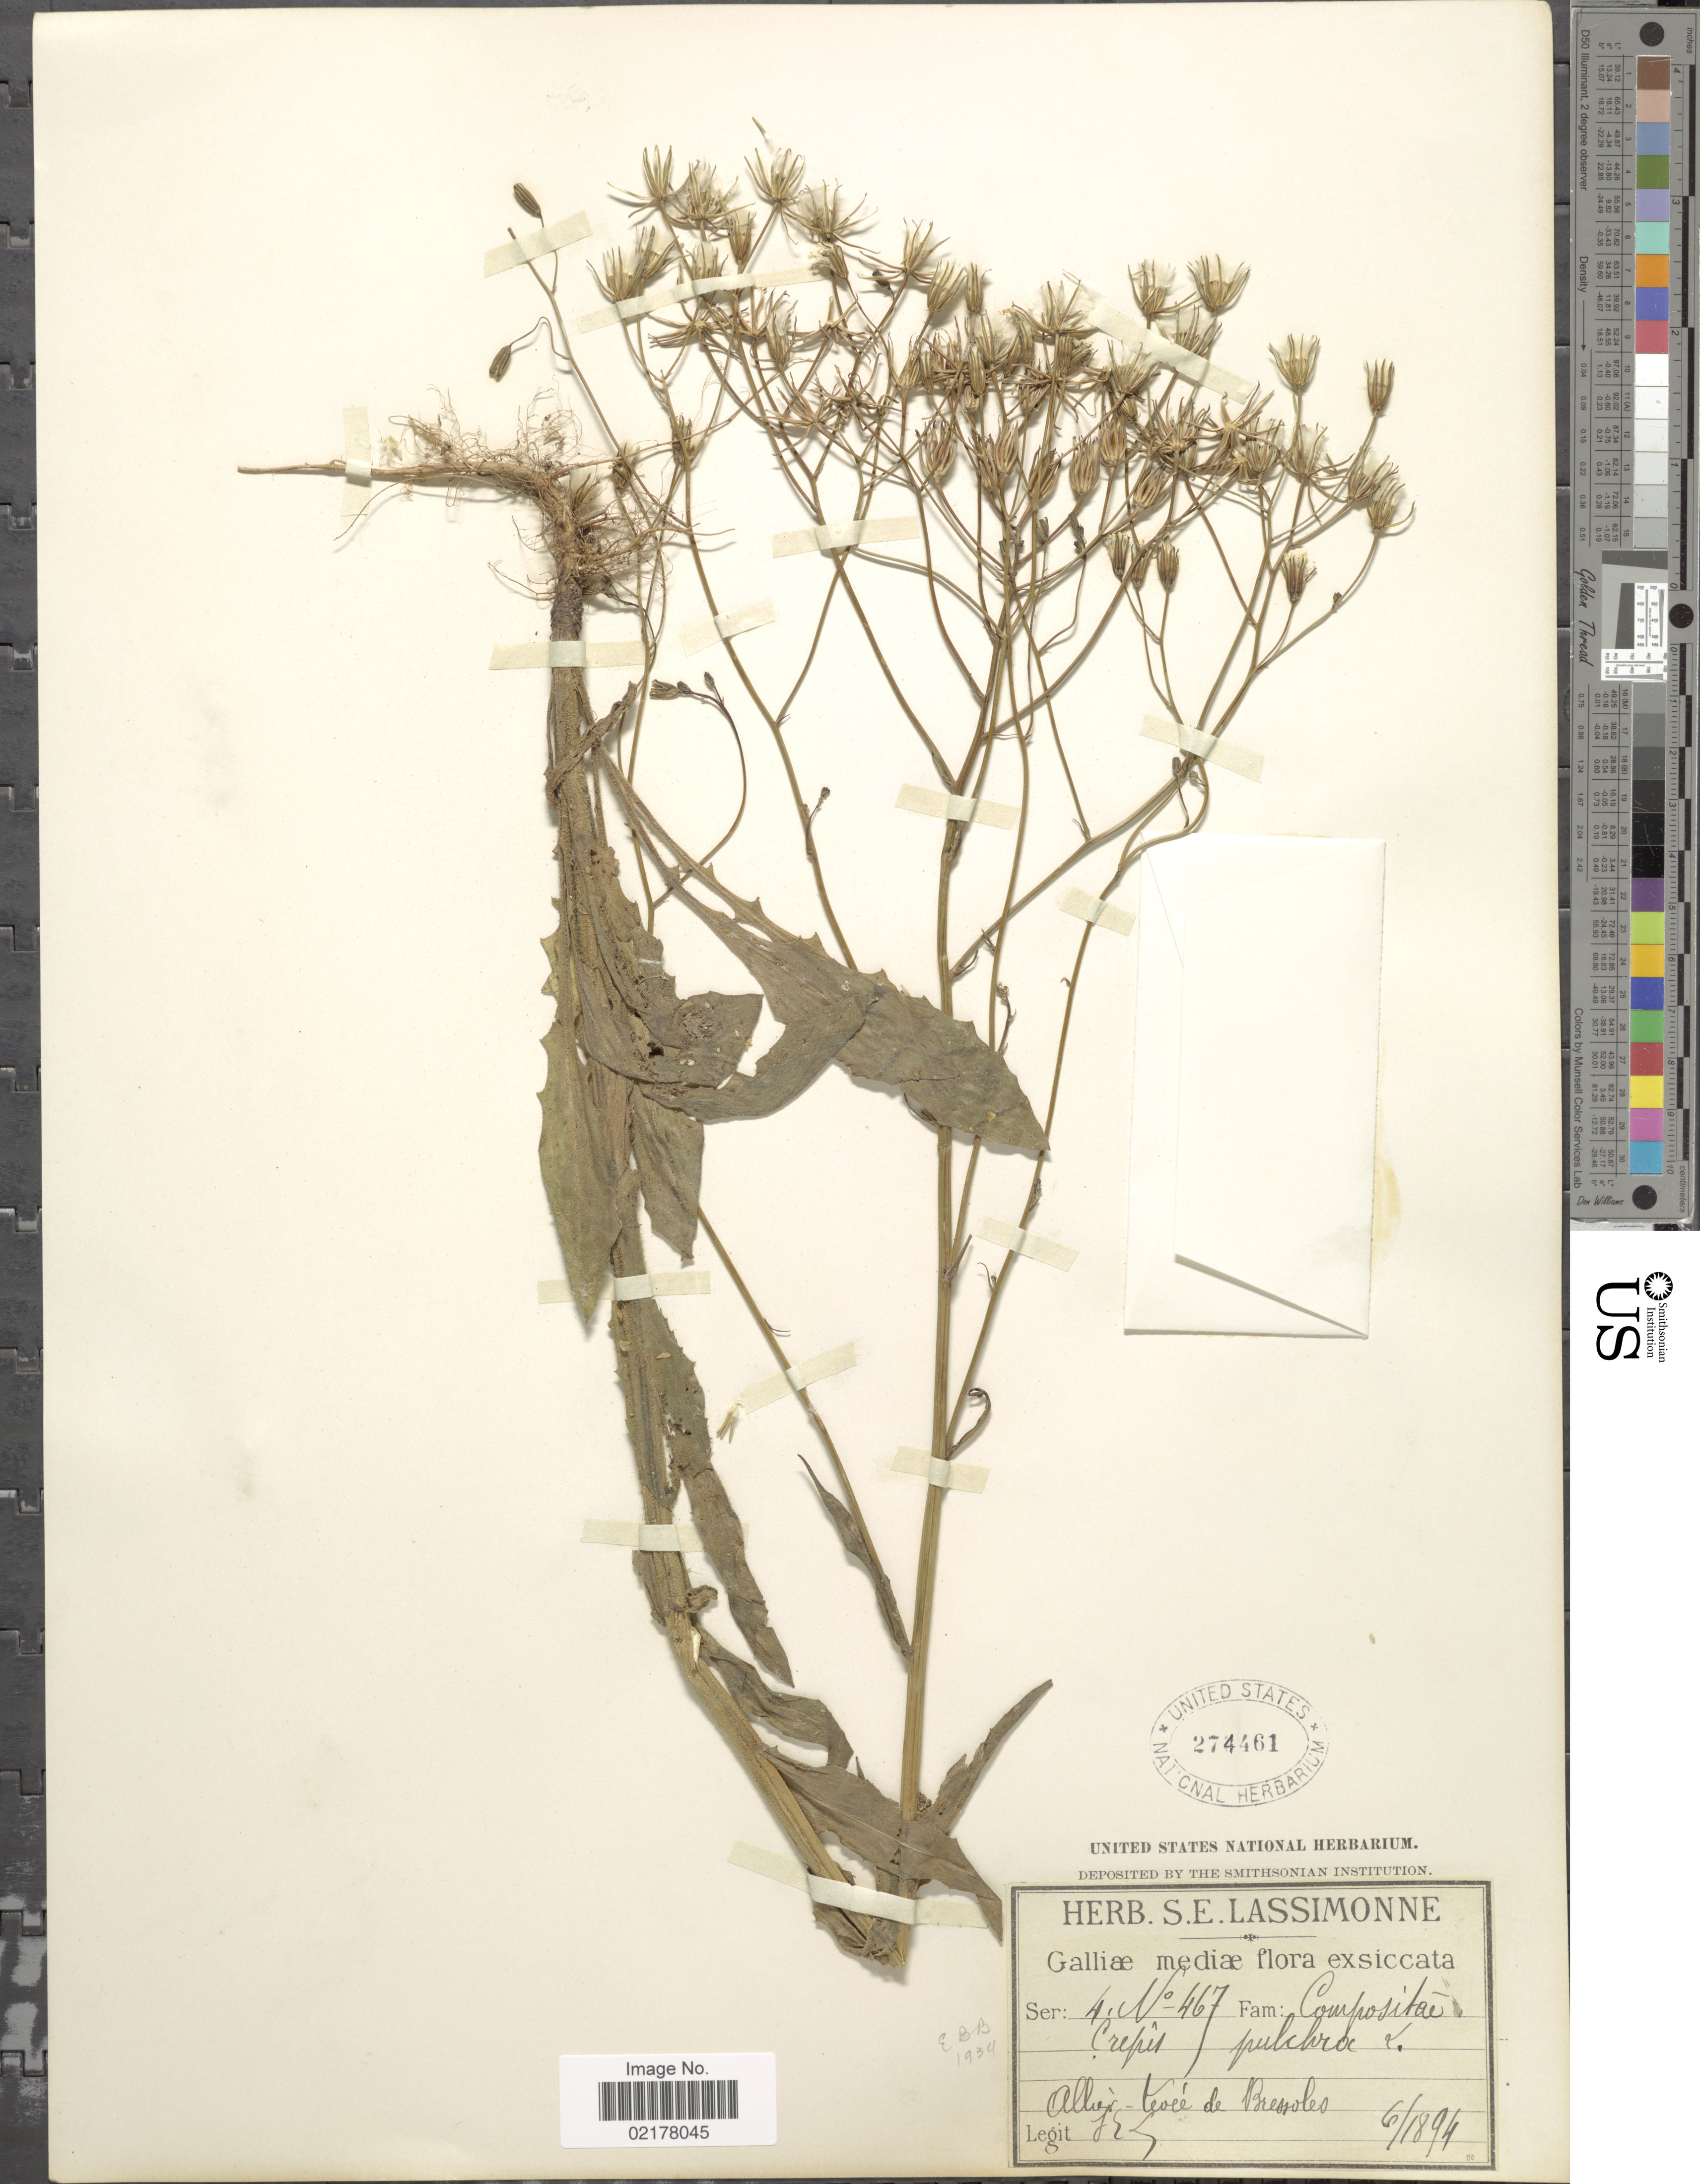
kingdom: Plantae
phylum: Tracheophyta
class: Magnoliopsida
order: Asterales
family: Asteraceae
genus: Crepis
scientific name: Crepis pulchra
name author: L.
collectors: S. Lassimonne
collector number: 467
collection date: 1894-06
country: France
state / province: Auvergne-Rhône-Alpes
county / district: Allier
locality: Galliæ mediæ [Central France]. Allier - Levée de Bressoles [Bressolles].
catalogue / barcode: US 274461